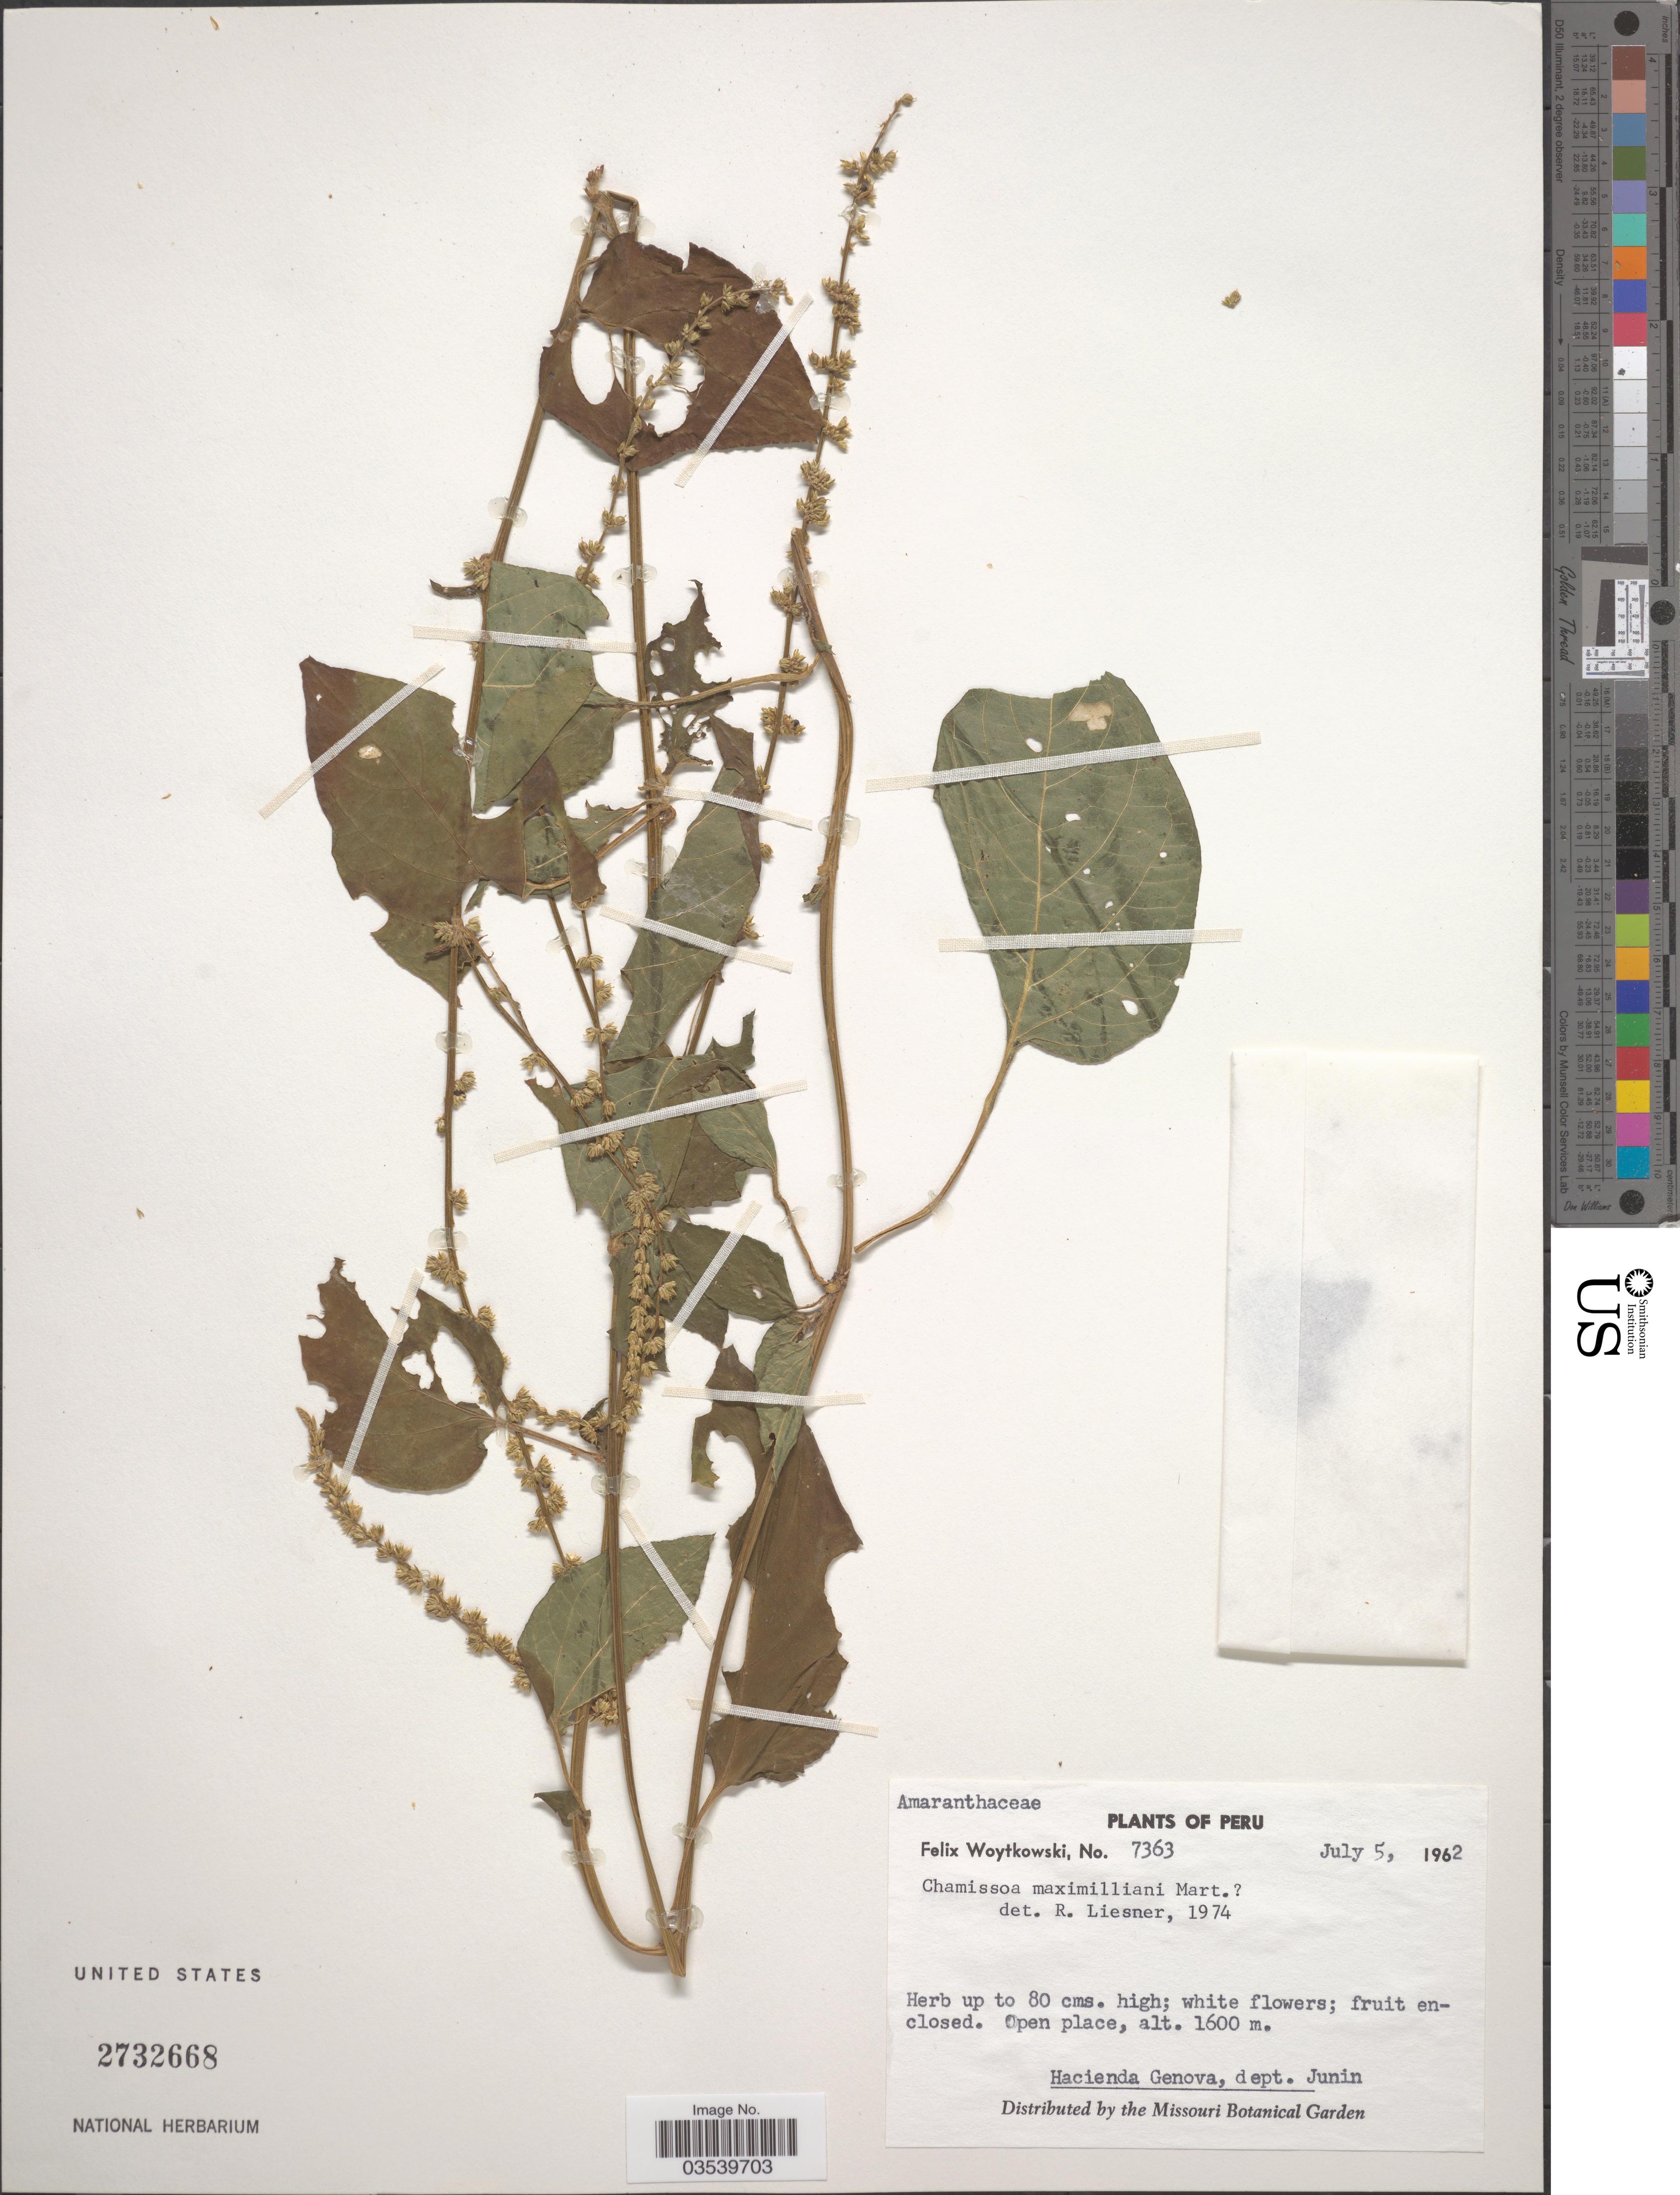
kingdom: Plantae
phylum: Tracheophyta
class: Magnoliopsida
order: Caryophyllales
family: Amaranthaceae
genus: Chamissoa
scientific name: Chamissoa acuminata var. maximiliani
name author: (Mart. ex Moq.) Sohmer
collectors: F. Woytkowski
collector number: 7363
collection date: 1962-07-05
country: Peru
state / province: Junín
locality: Hacienda Genova, dept. Junin.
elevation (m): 1600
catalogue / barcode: US 2732668